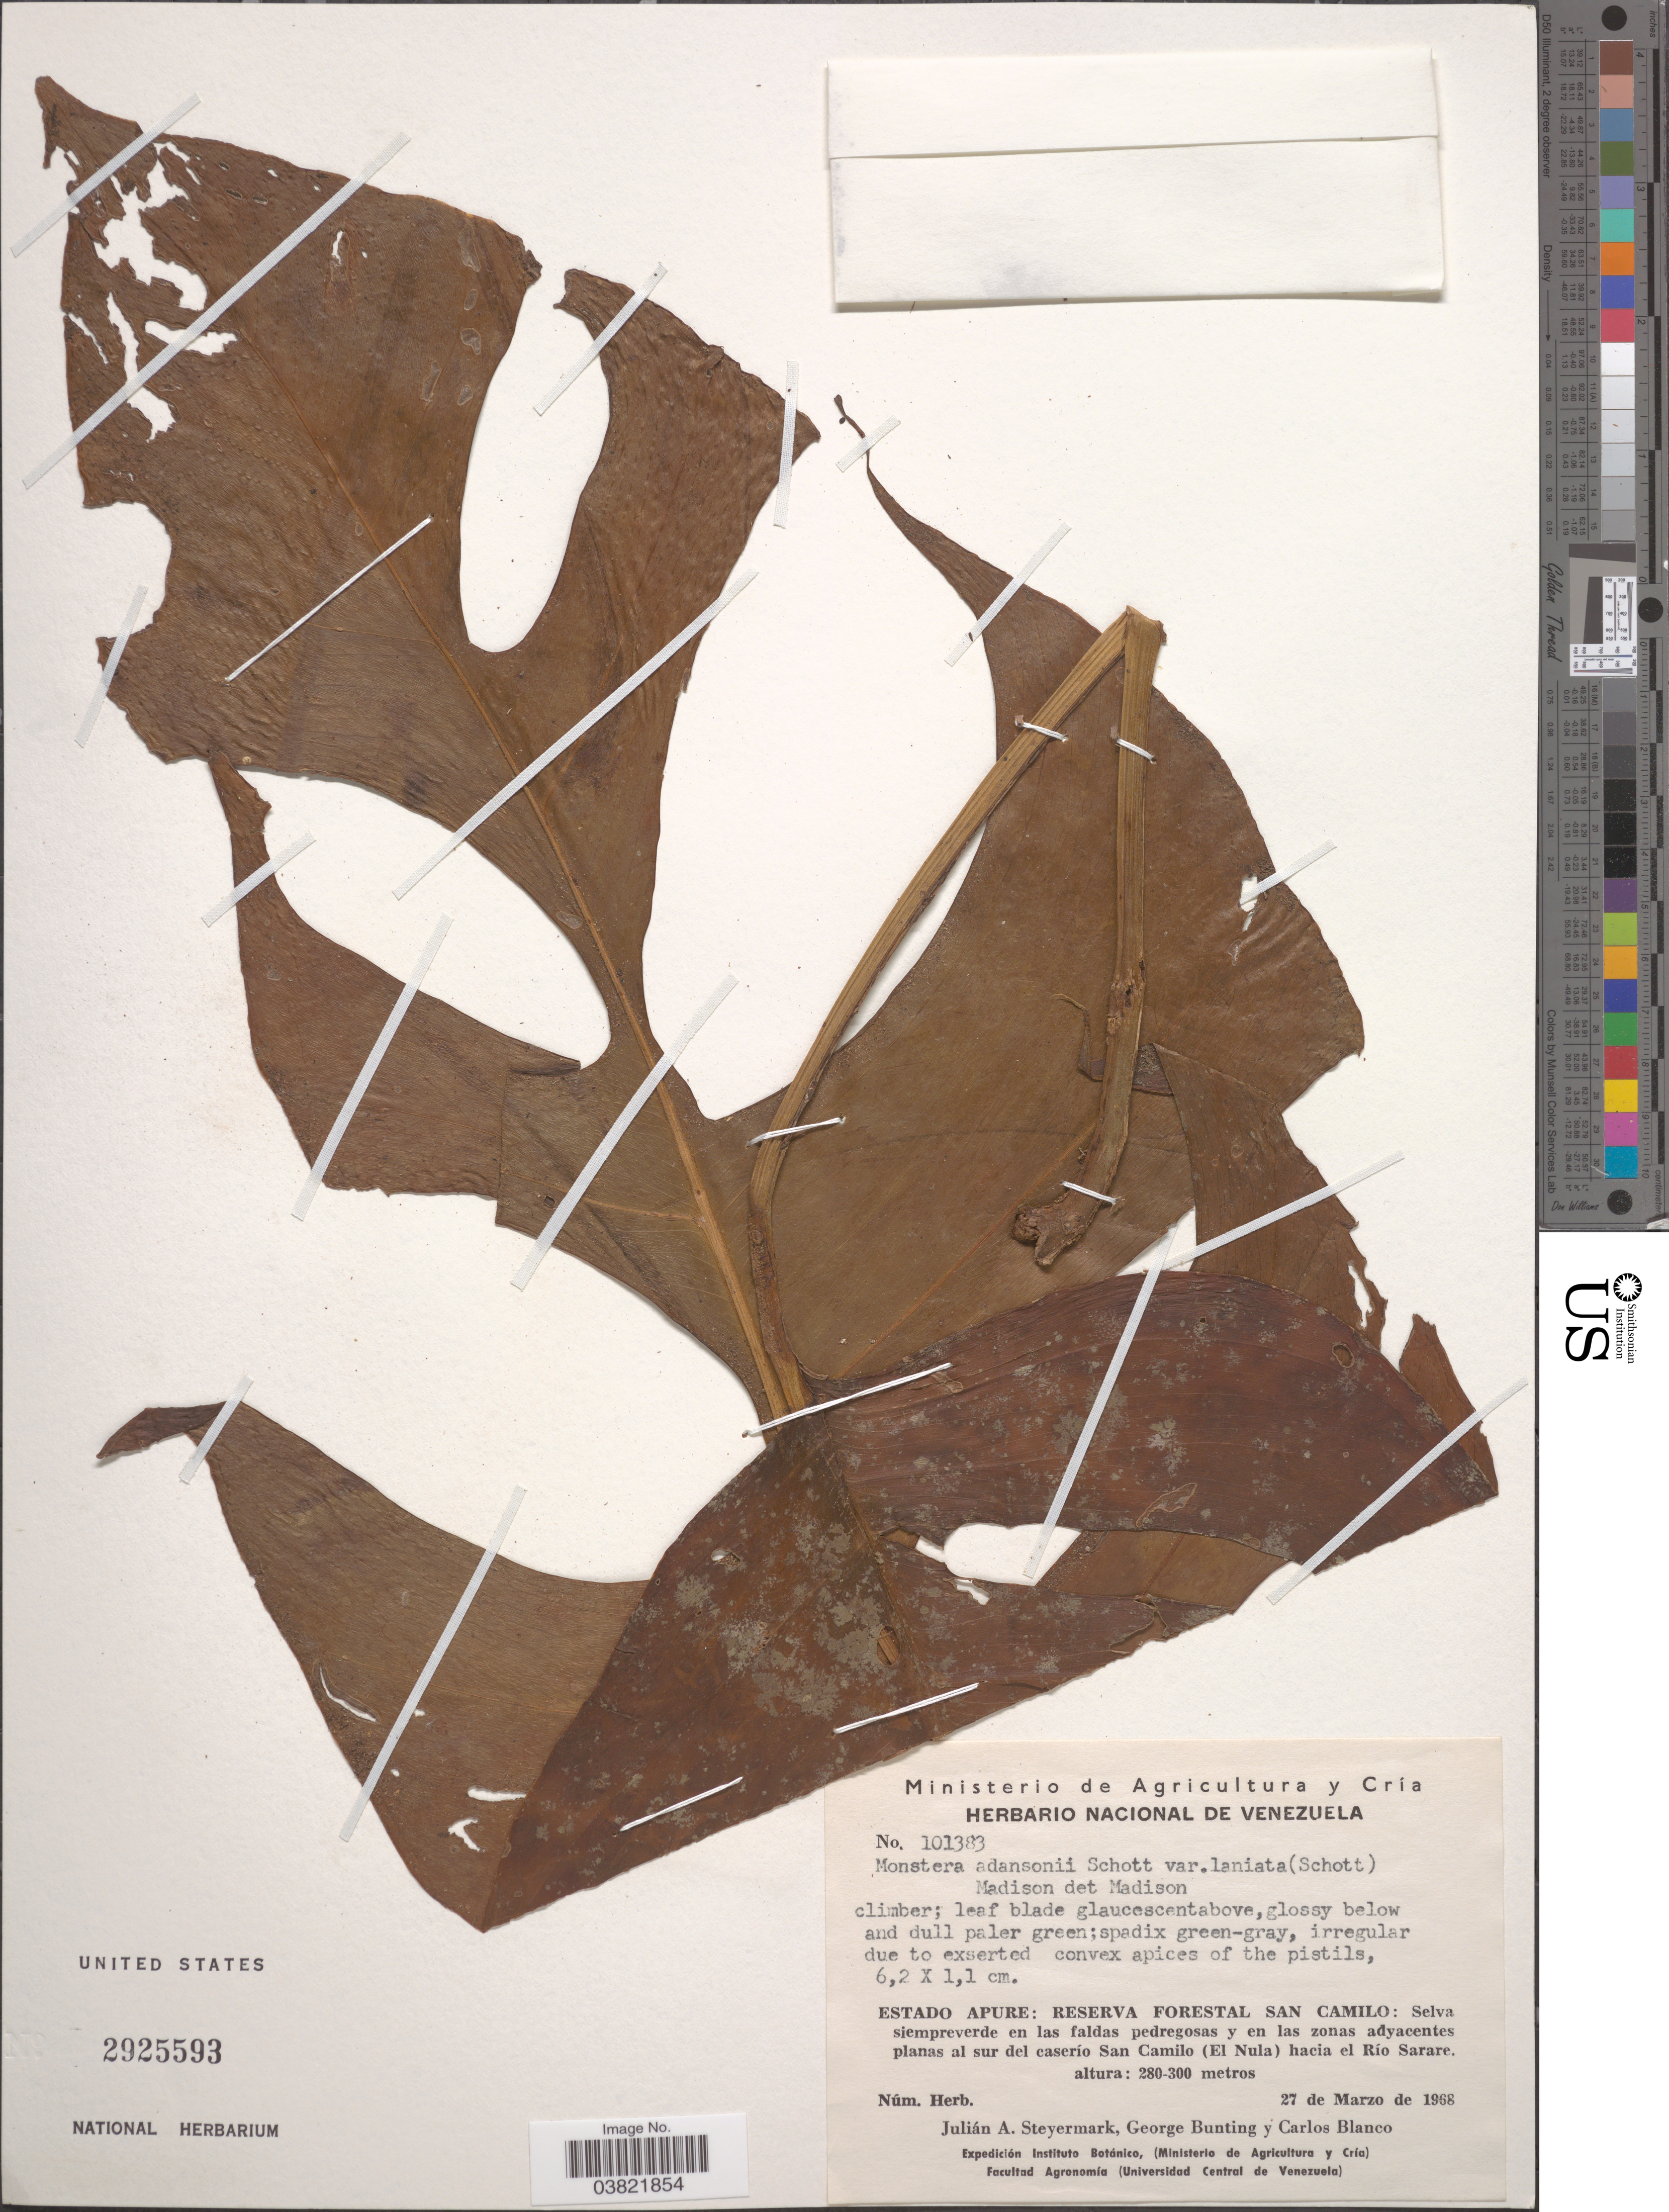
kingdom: Plantae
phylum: Tracheophyta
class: Liliopsida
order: Alismatales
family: Araceae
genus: Monstera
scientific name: Monstera adansonii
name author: Schott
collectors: J. Steyermark, G. S. Bunting & C. Blanco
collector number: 101383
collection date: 1968-03-27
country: Venezuela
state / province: Apure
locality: Reserva Forestal San Camilo: Selva siempreverde en las faldas pedregosas y en las zonas adyacentes planas al sur del caserío San Camilo (El Nula) hacia el Río Sarare.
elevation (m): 280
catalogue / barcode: US 2925593